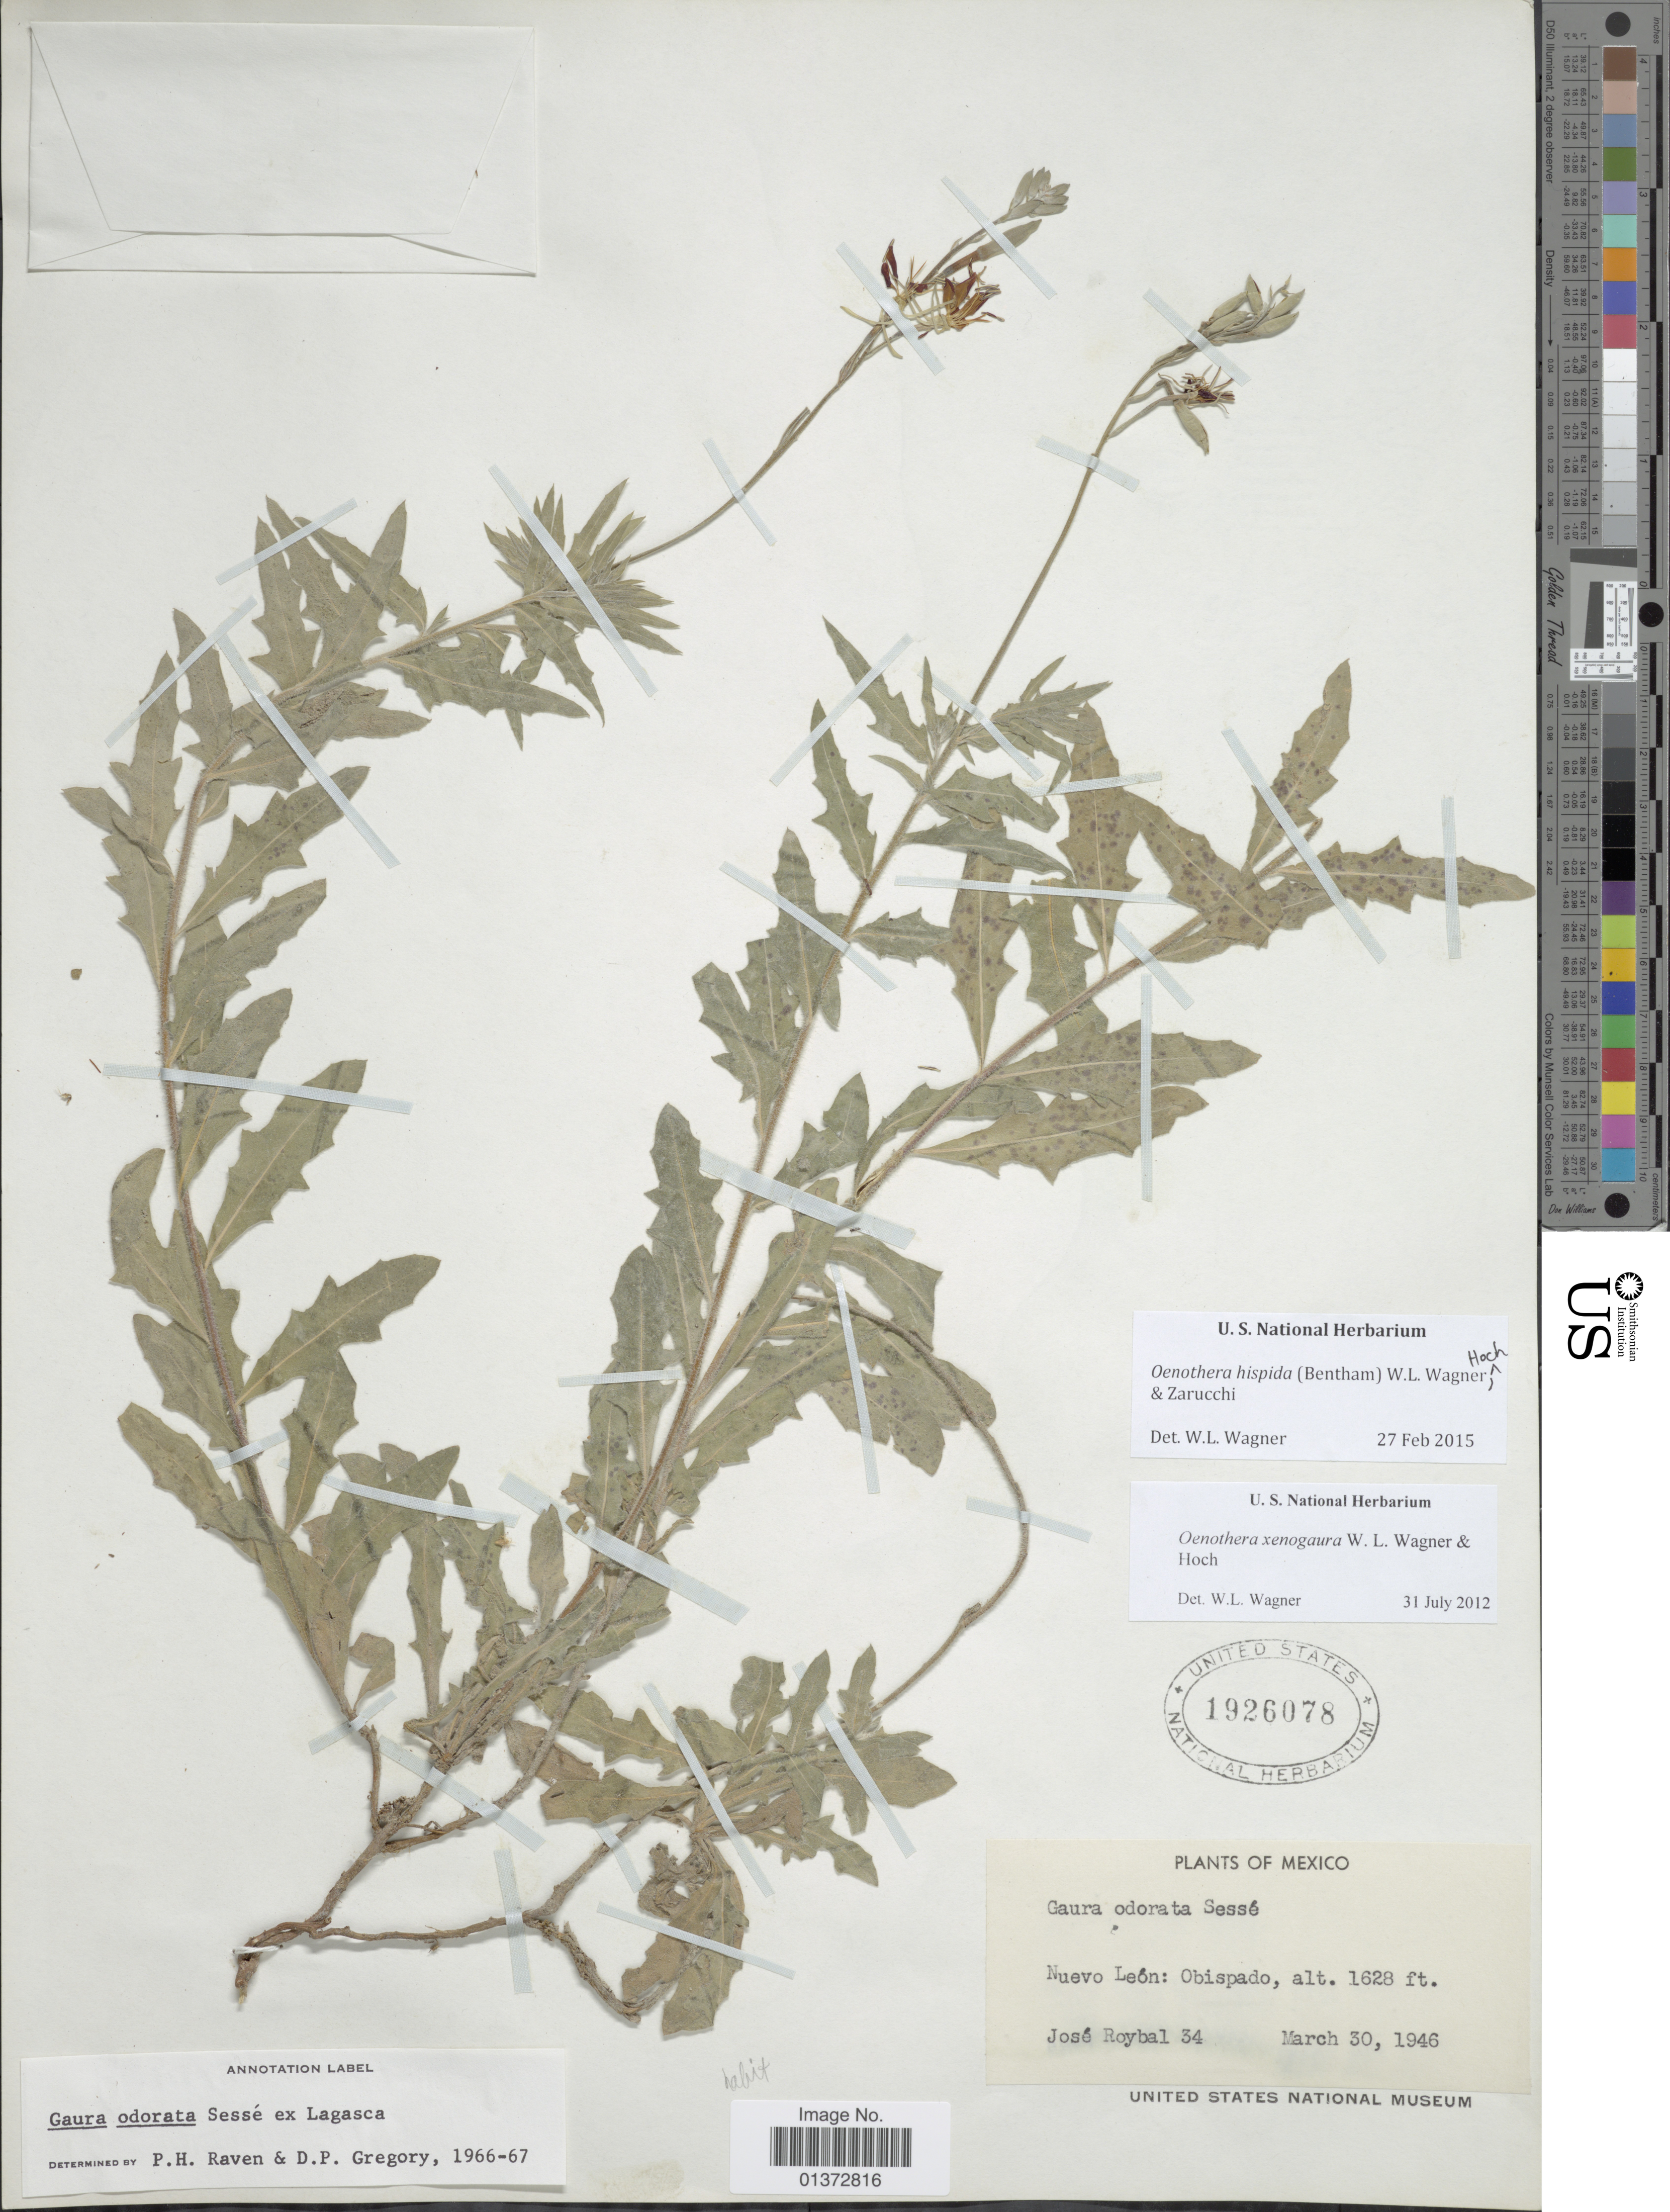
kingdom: Plantae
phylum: Tracheophyta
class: Magnoliopsida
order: Myrtales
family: Onagraceae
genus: Oenothera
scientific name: Oenothera hispida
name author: (Benth.) W.L. Wagner et al.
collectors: J. J. Roybal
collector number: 34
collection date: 1946-03-30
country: Mexico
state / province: Nuevo León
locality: Obispado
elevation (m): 496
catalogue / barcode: US 1926078